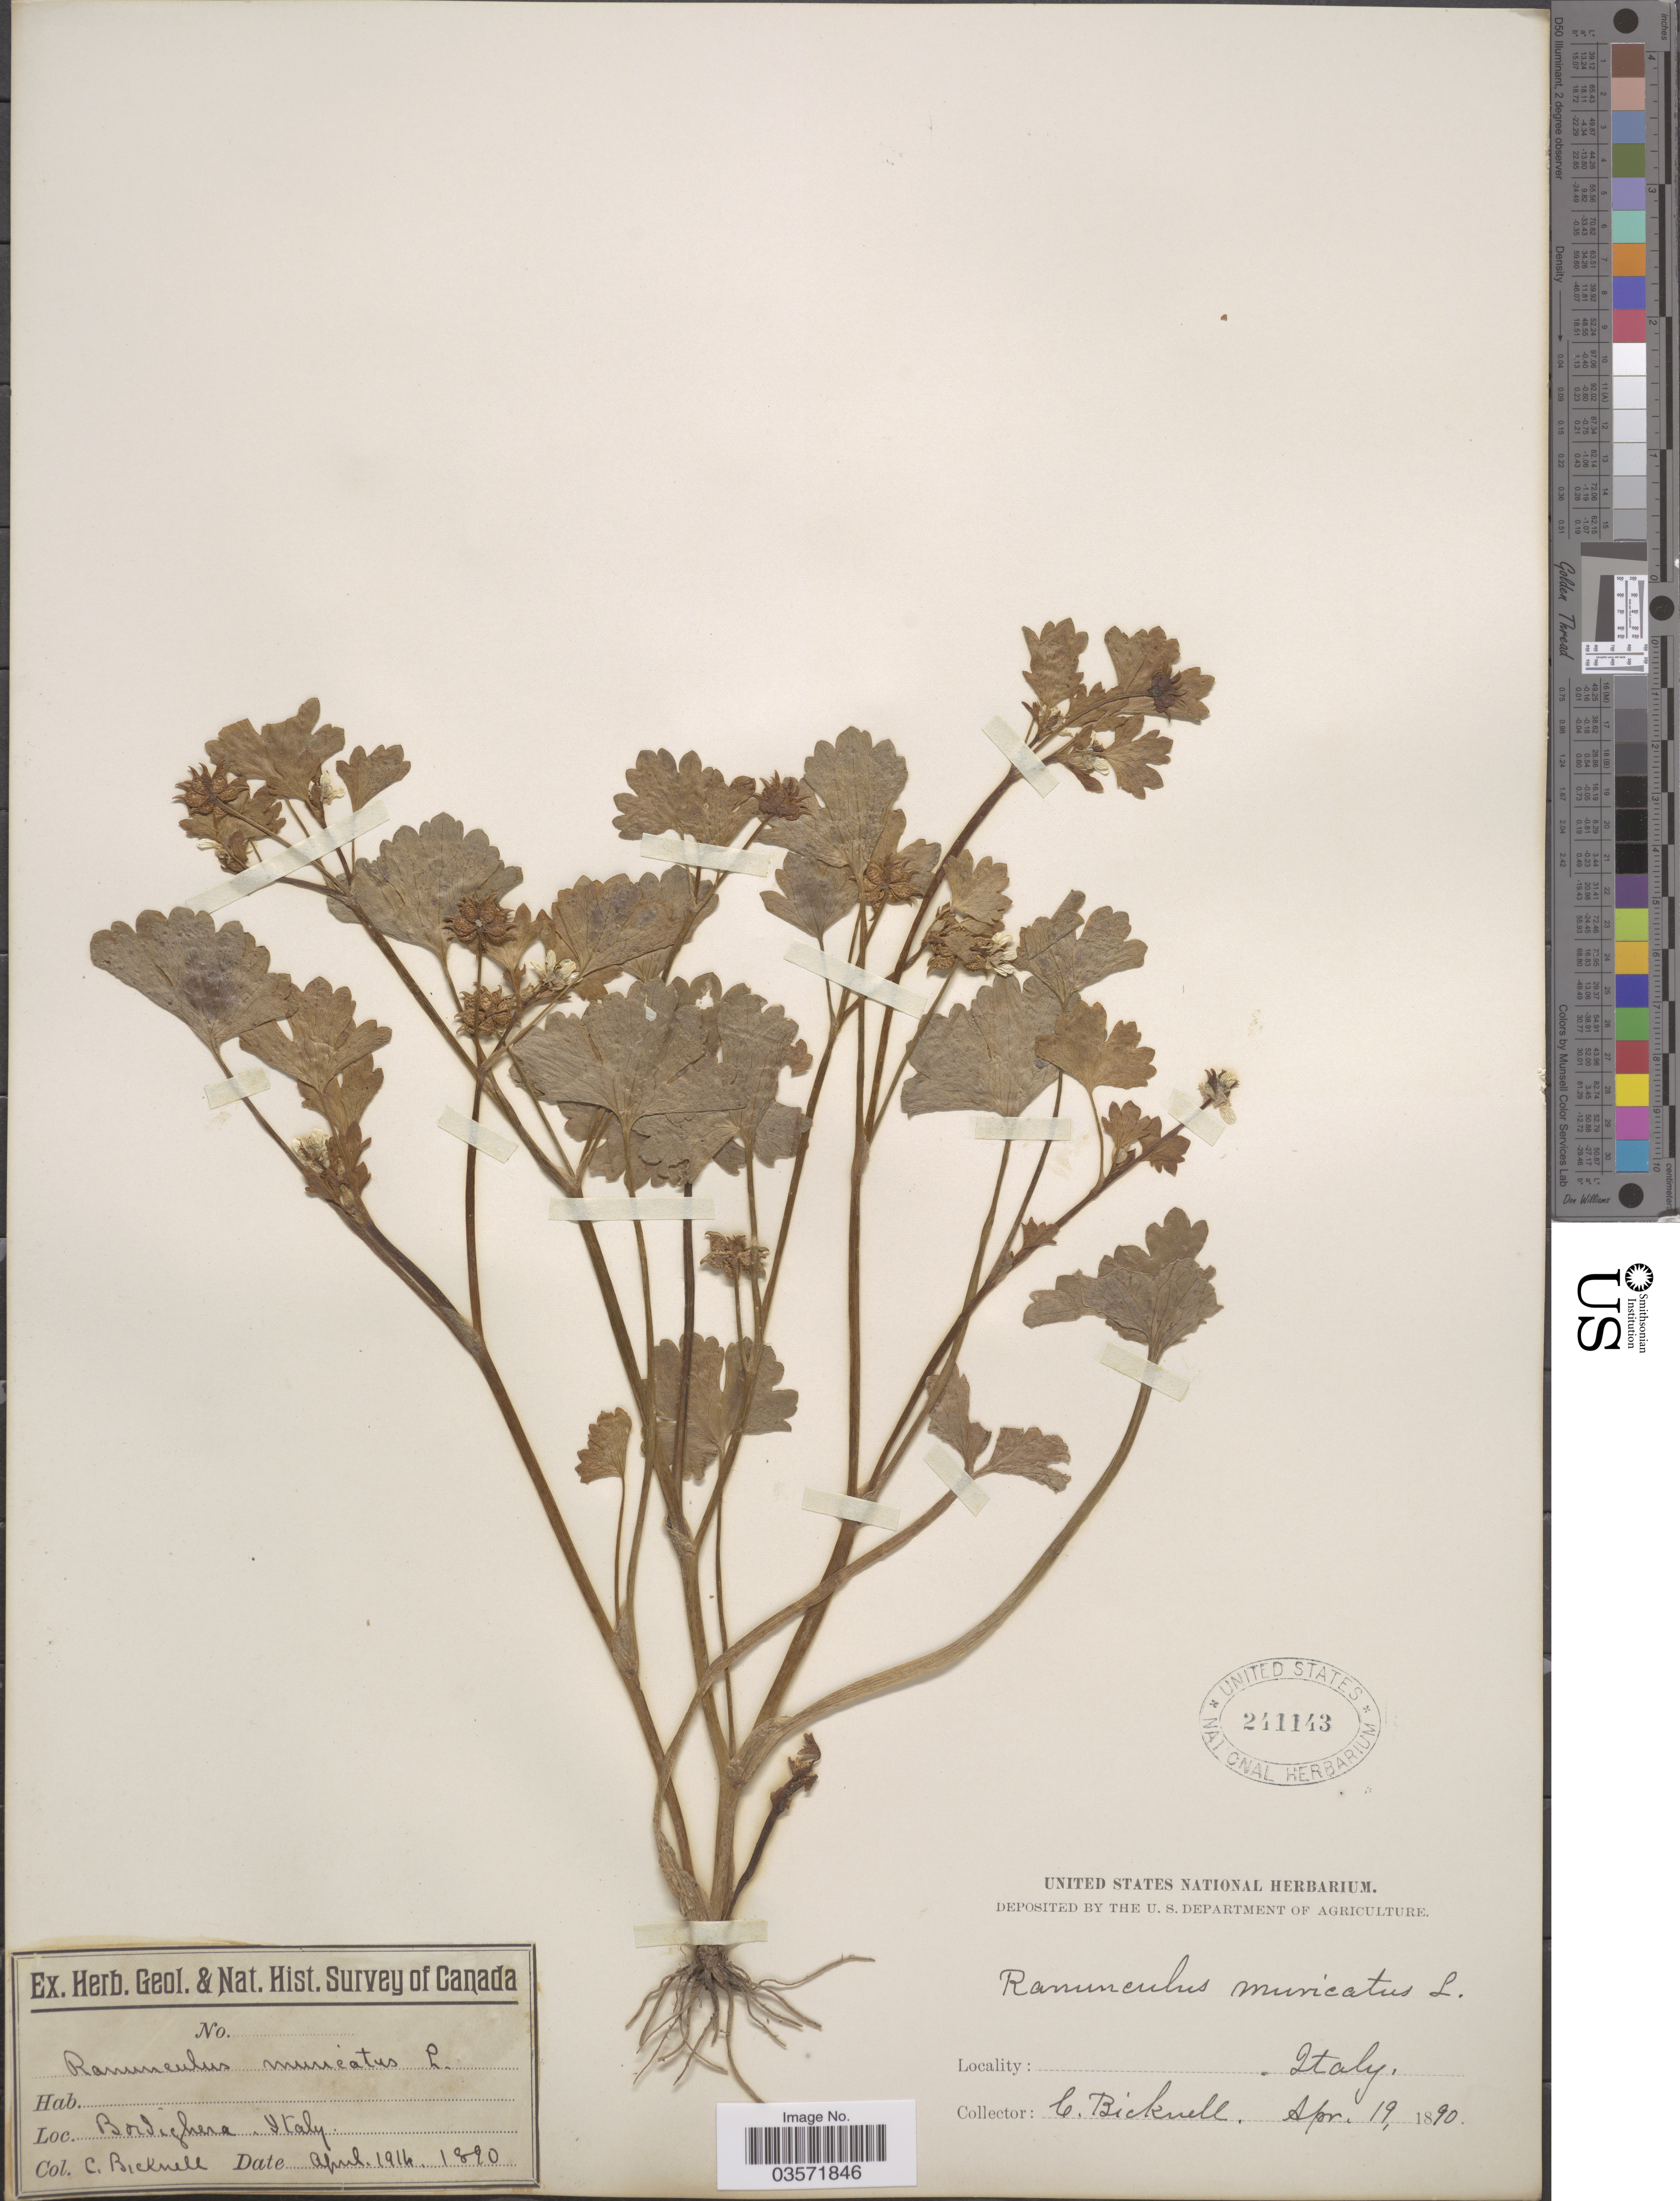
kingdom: Plantae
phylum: Tracheophyta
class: Magnoliopsida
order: Ranunculales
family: Ranunculaceae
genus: Ranunculus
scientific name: Ranunculus muricatus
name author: L.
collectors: C. Bicknell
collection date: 1890-04-19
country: Italy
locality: Bordighera.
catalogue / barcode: US 241143